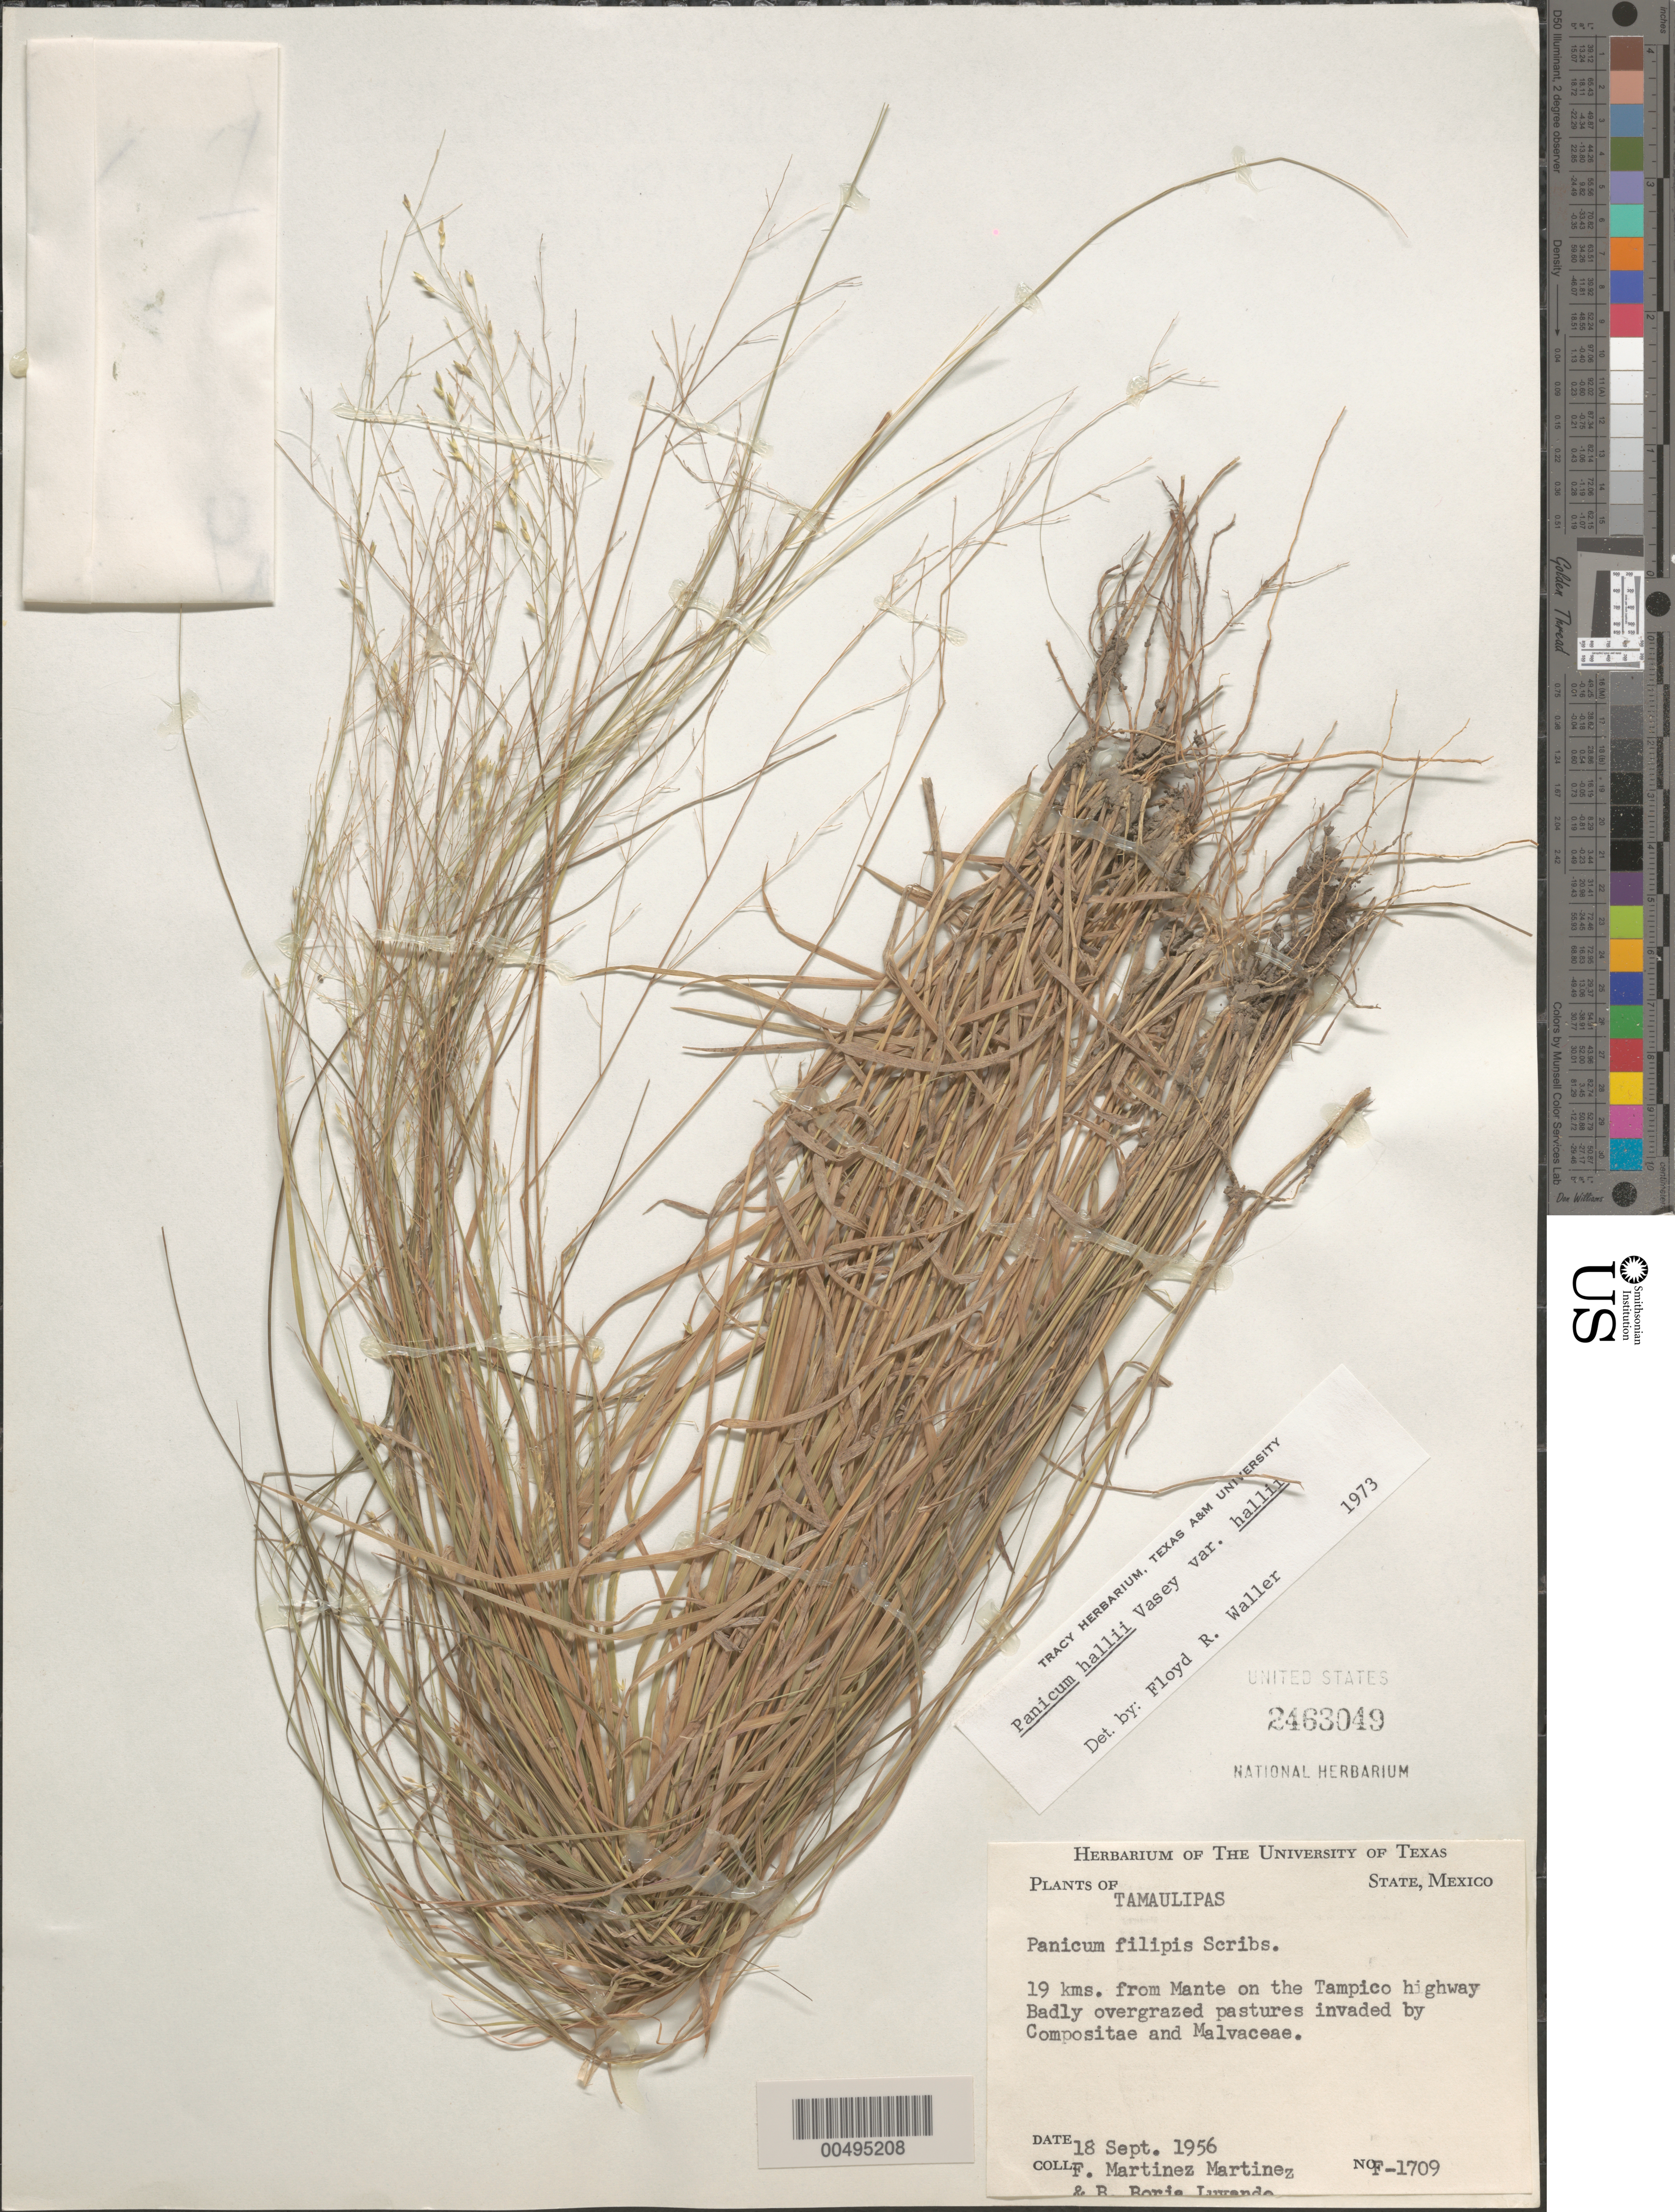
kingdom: Plantae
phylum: Tracheophyta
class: Liliopsida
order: Poales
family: Poaceae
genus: Panicum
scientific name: Panicum hallii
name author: Vasey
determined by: Waller, F. R.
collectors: F. Martinez-M. & B. Borja-Luyando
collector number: F-1709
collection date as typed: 18 Sep 1956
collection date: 1956-09-18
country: Mexico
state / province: Tamaulipas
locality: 19 km from Mante on the Tampico hwy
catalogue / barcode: US 2463049